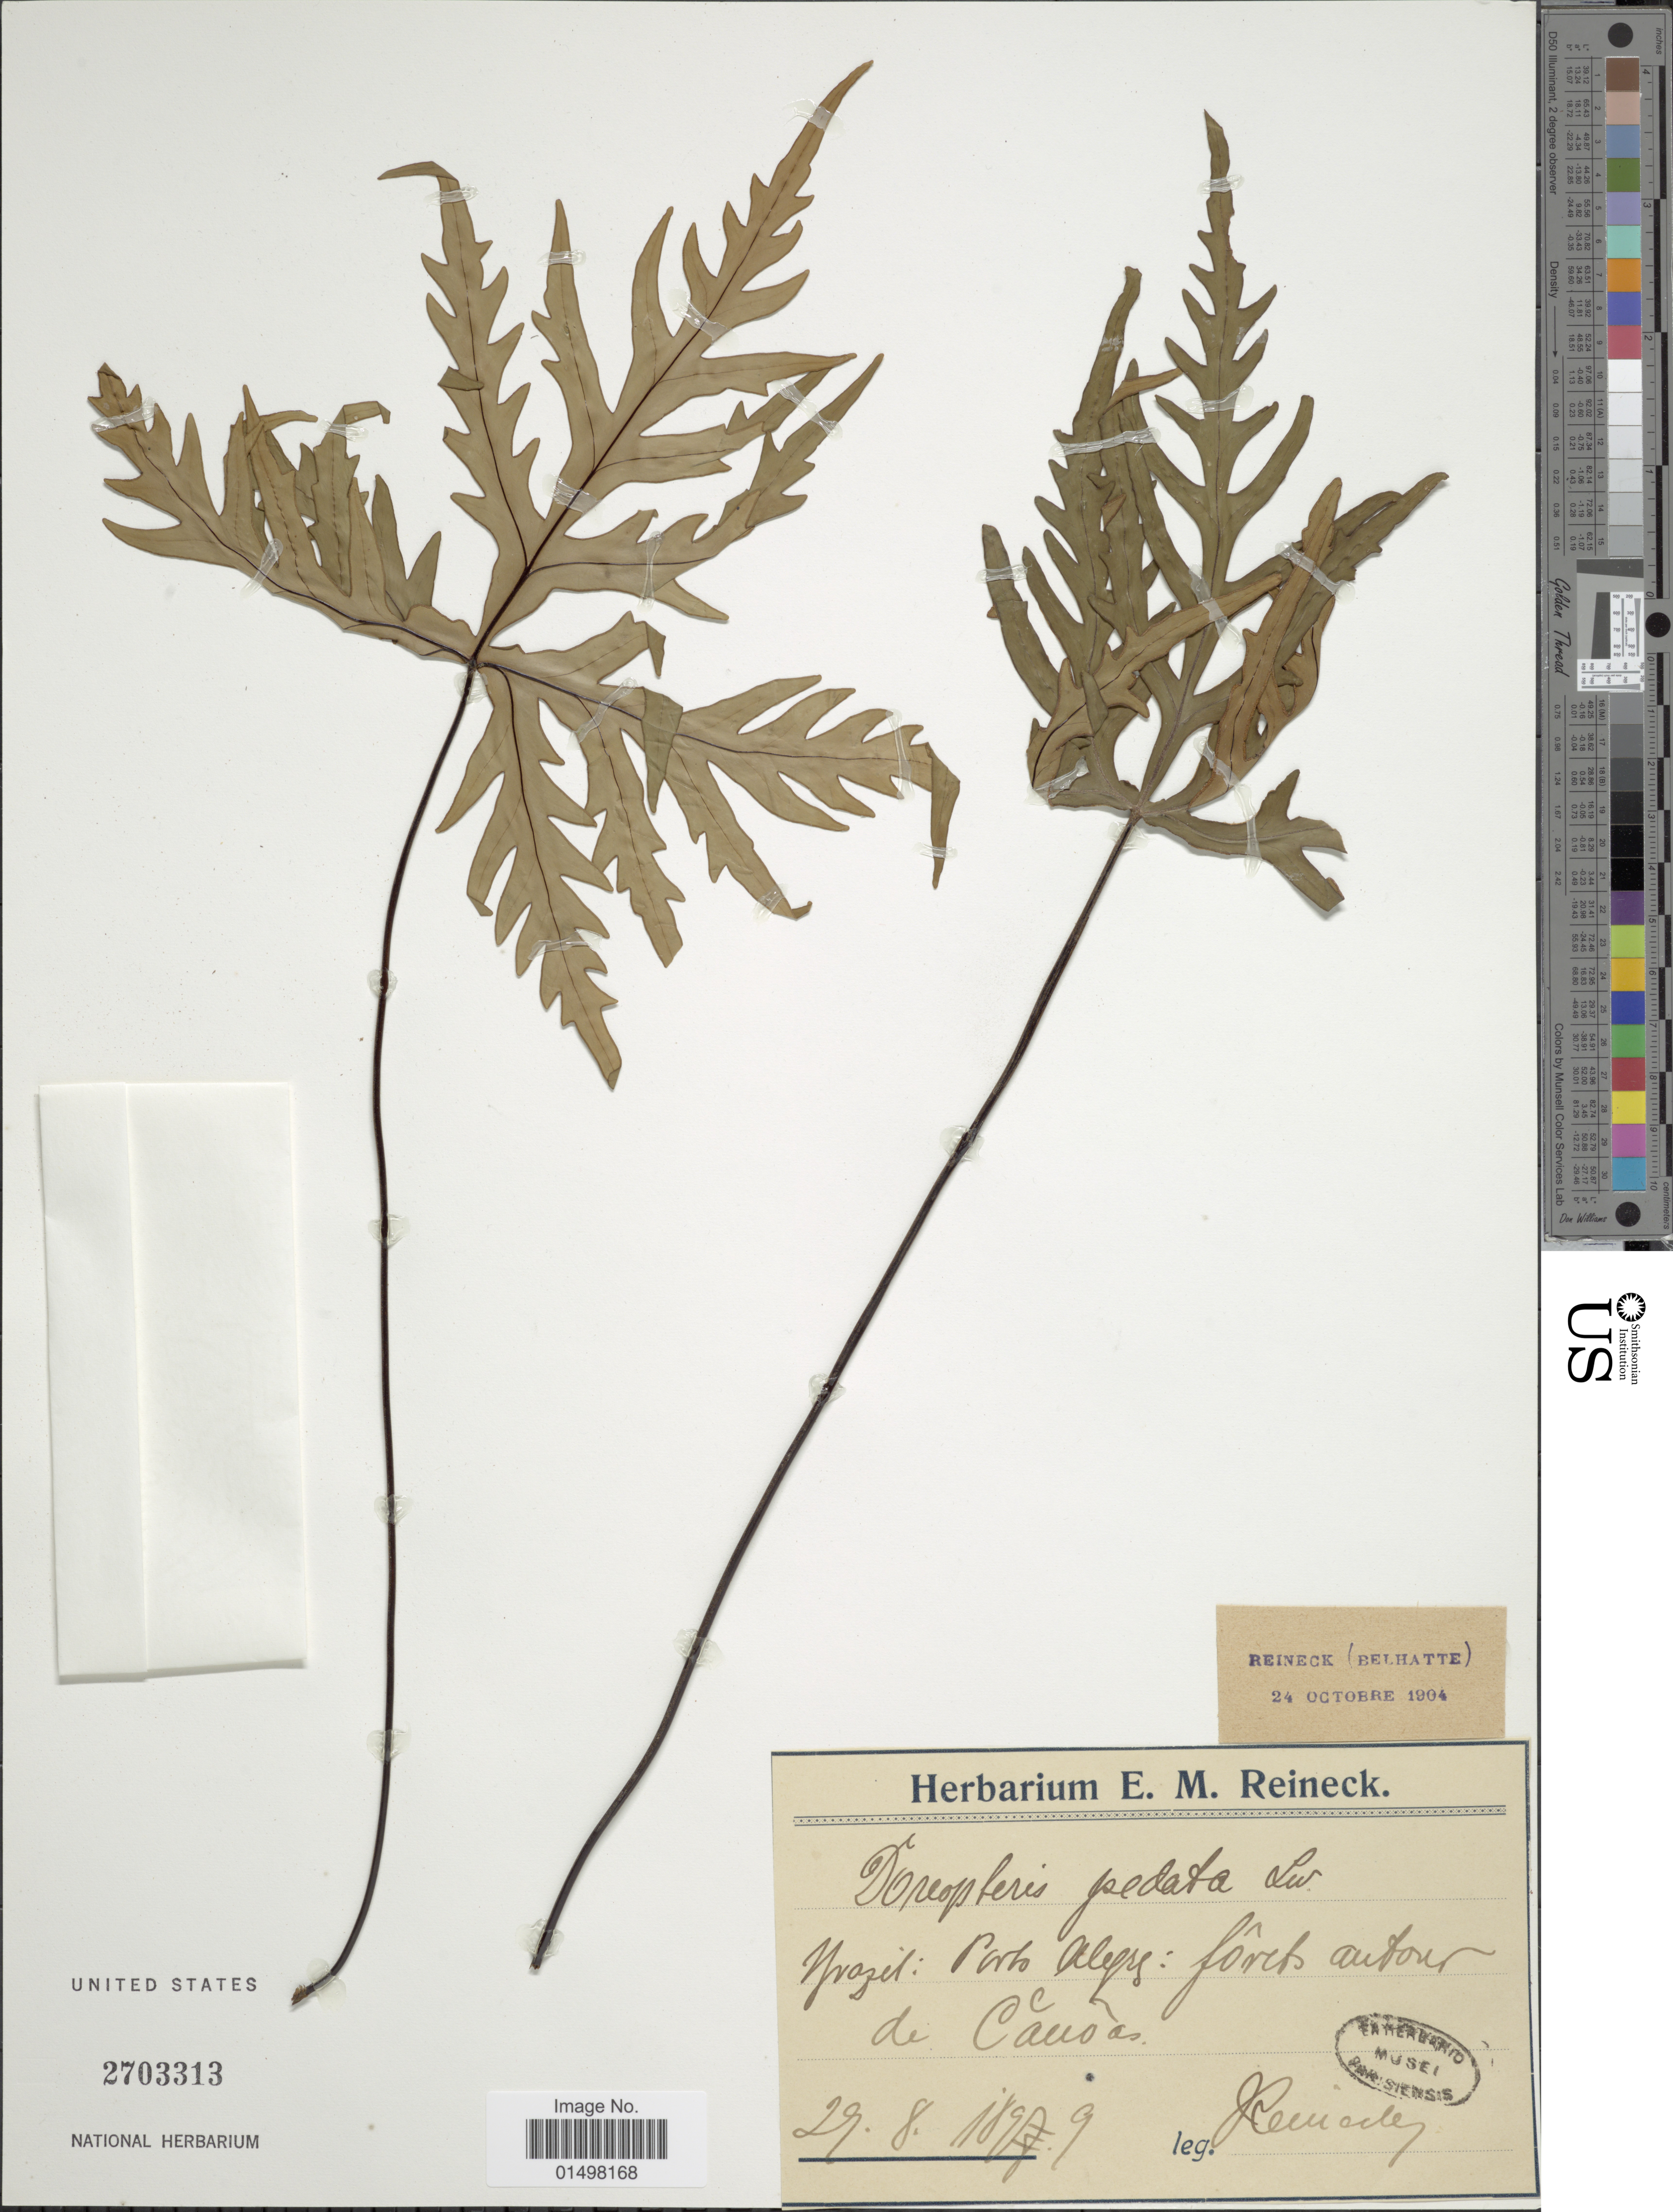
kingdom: Plantae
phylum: Tracheophyta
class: Polypodiopsida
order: Polypodiales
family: Pteridaceae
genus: Doryopteris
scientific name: Doryopteris pedata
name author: (L.) Fée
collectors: E. Reineck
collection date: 1899-08-29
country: Portugal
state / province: Portalegre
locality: Yvazel: Porto Alegre: forts autone de Caucas. [interpreted]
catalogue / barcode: US 2703313